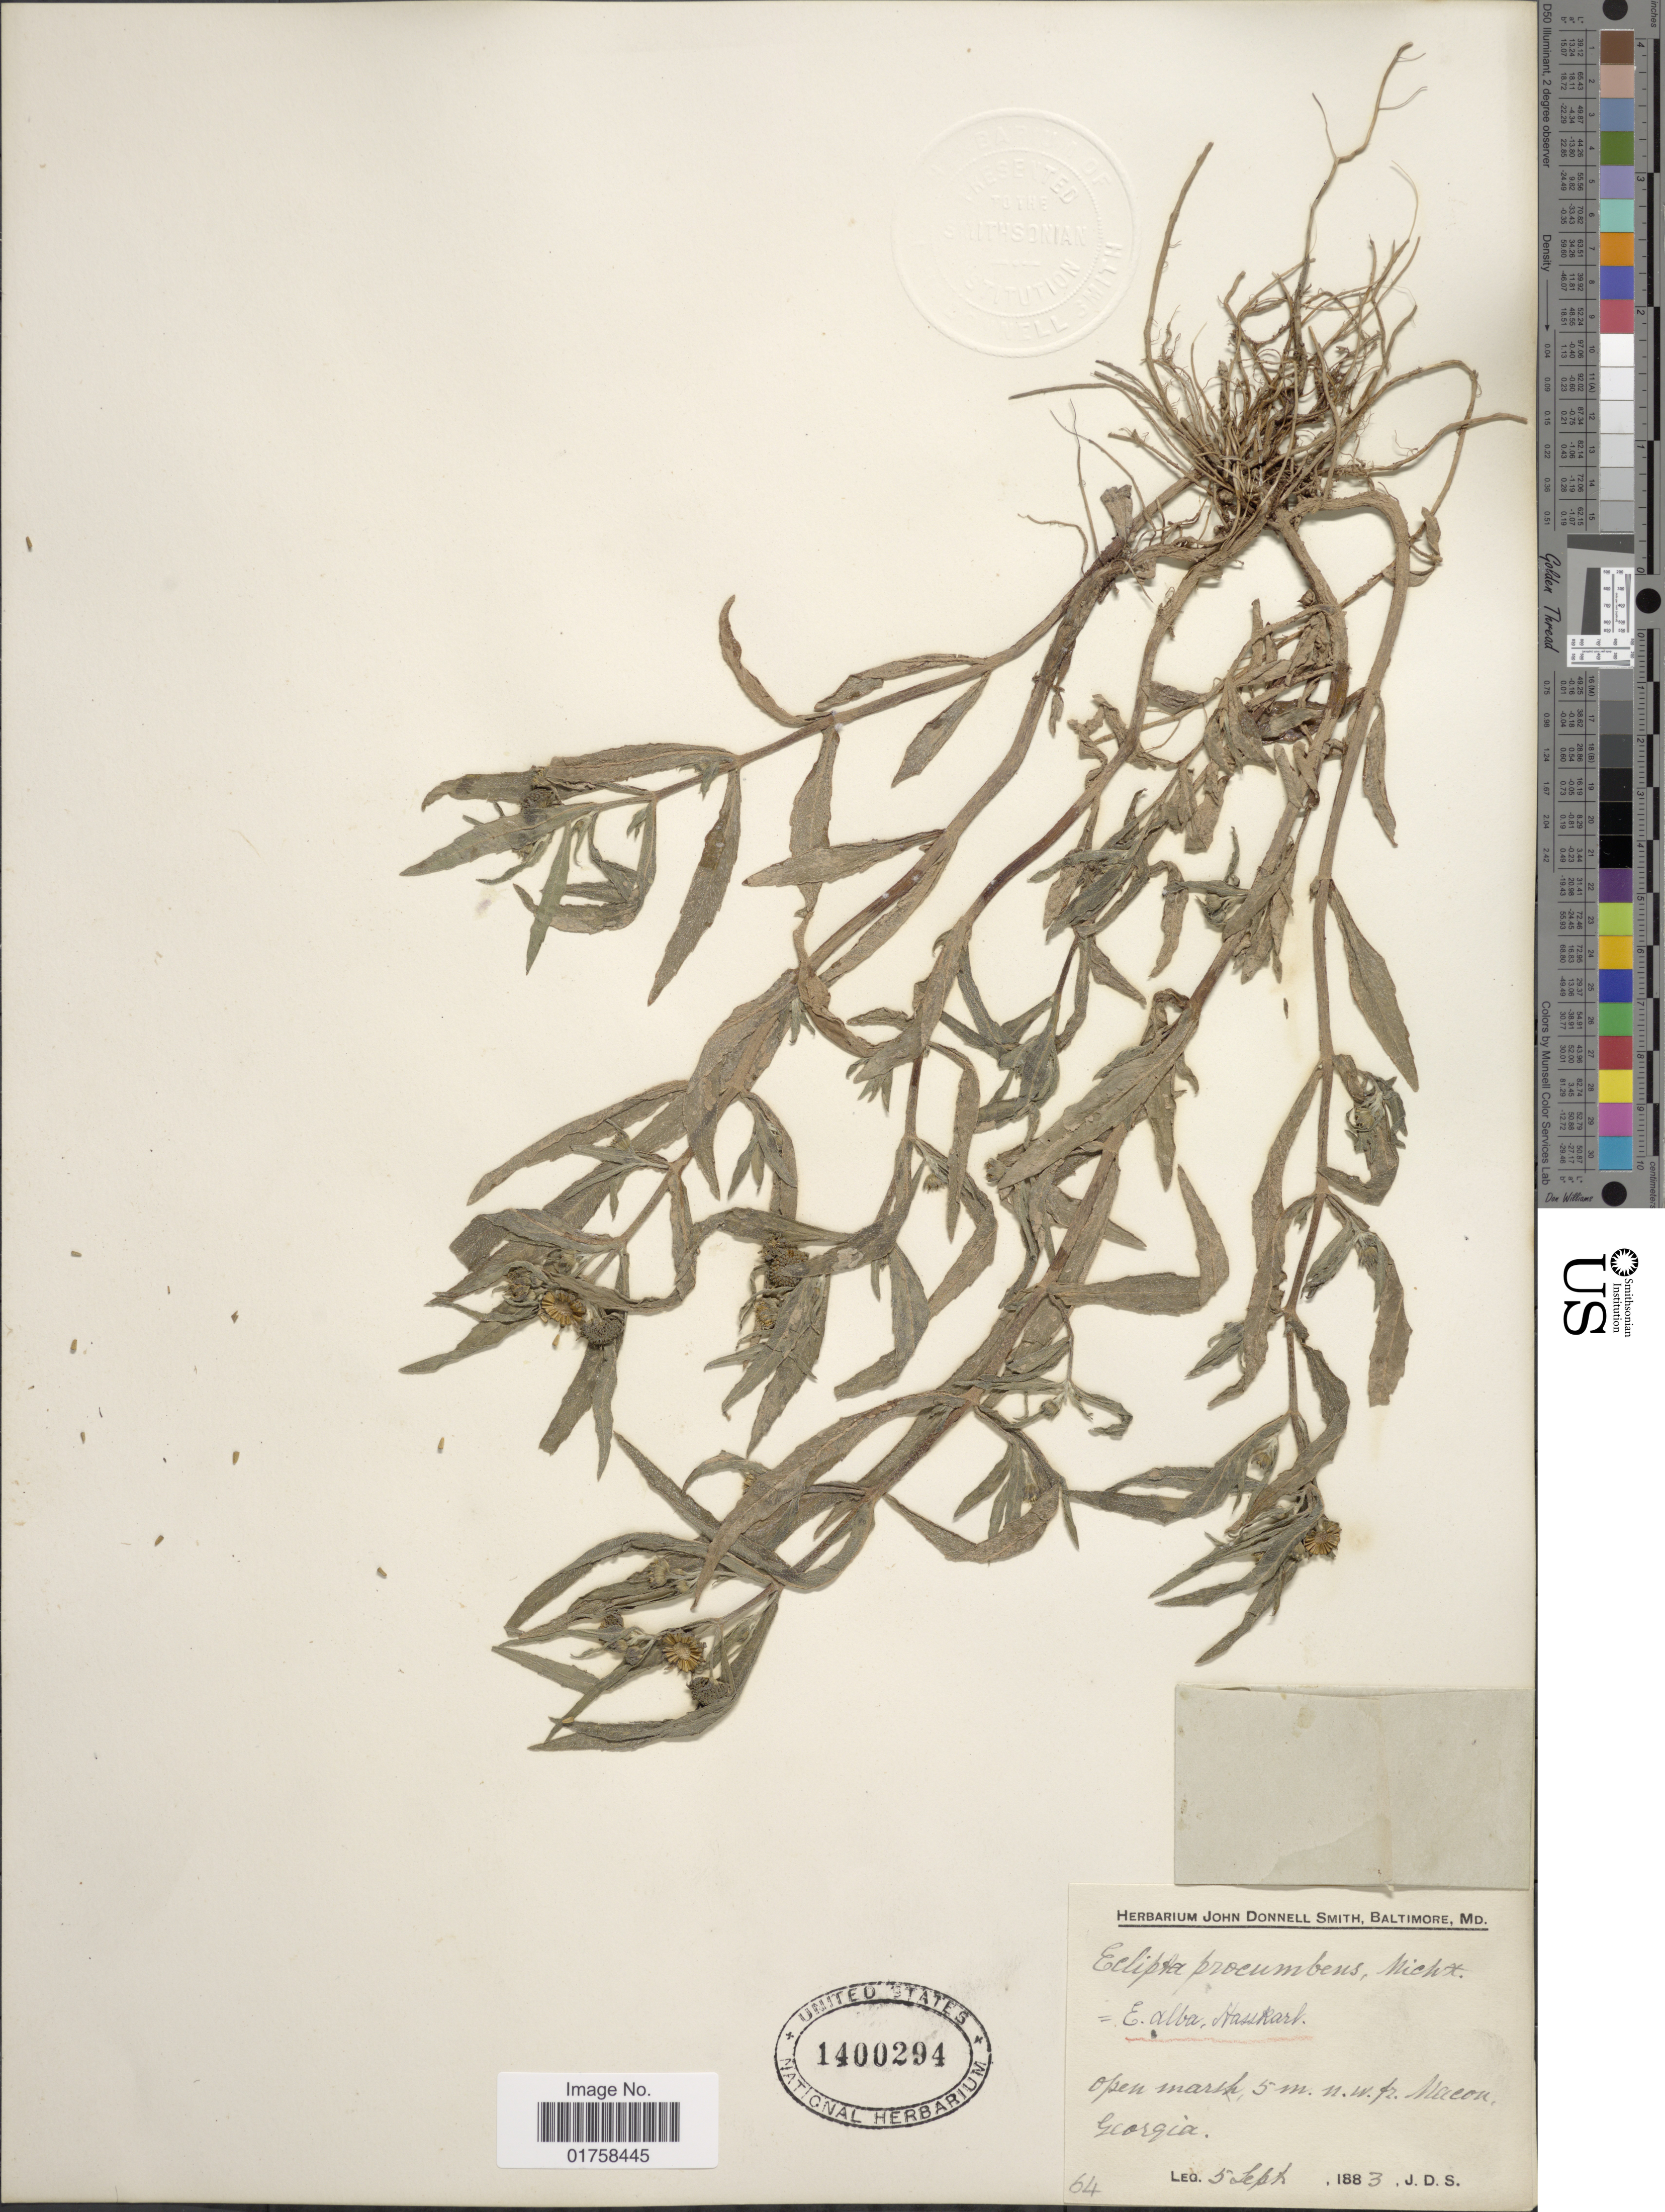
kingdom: Plantae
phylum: Tracheophyta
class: Magnoliopsida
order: Asterales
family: Asteraceae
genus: Eclipta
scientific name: Eclipta alba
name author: (L.) Hassk.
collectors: J. Donnell Smith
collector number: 64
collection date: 1883-09-05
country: United States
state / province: Georgia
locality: Open marsh, 5 m. n. w. fr. Macon. Georgia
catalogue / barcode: US 1400294